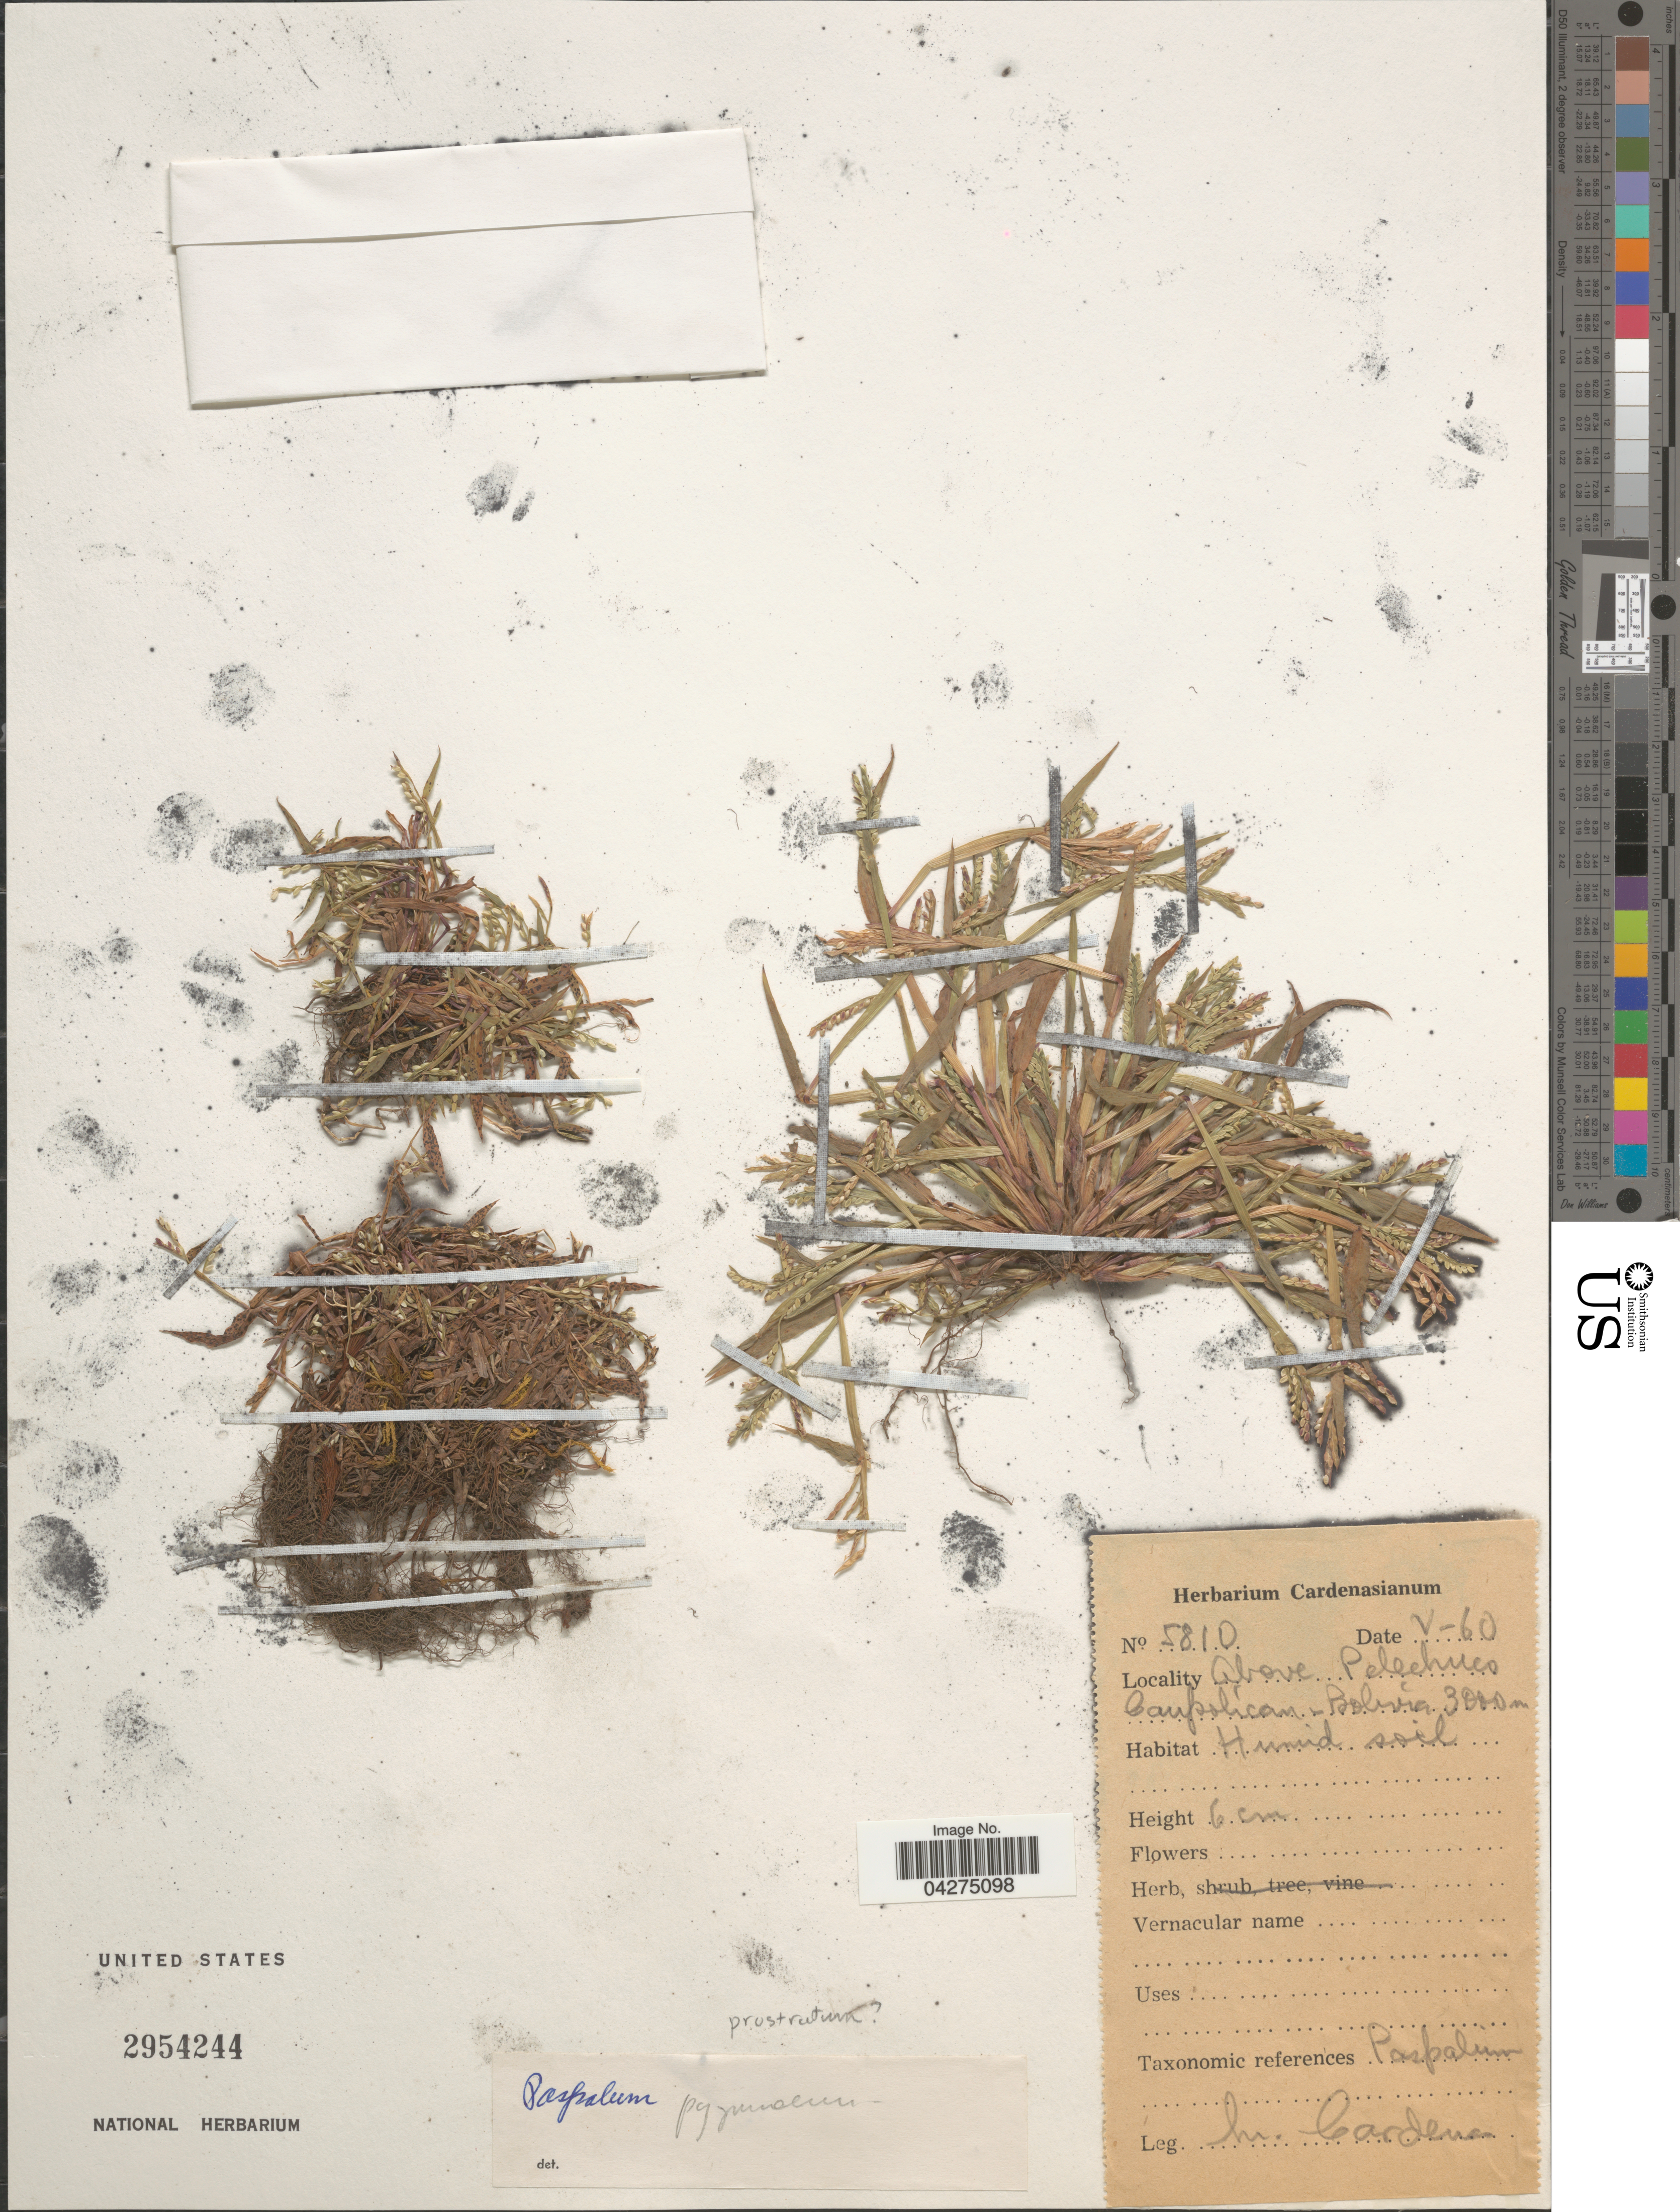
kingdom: Plantae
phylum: Tracheophyta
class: Liliopsida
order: Poales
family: Poaceae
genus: Paspalum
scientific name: Paspalum pygmaeum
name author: Hack.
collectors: M. Cárdenas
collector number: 5810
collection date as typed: Transcribed d/m/y: /5/60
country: Bolivia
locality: Above Pelechuco Caupolícan.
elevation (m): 3000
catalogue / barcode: US 2954244